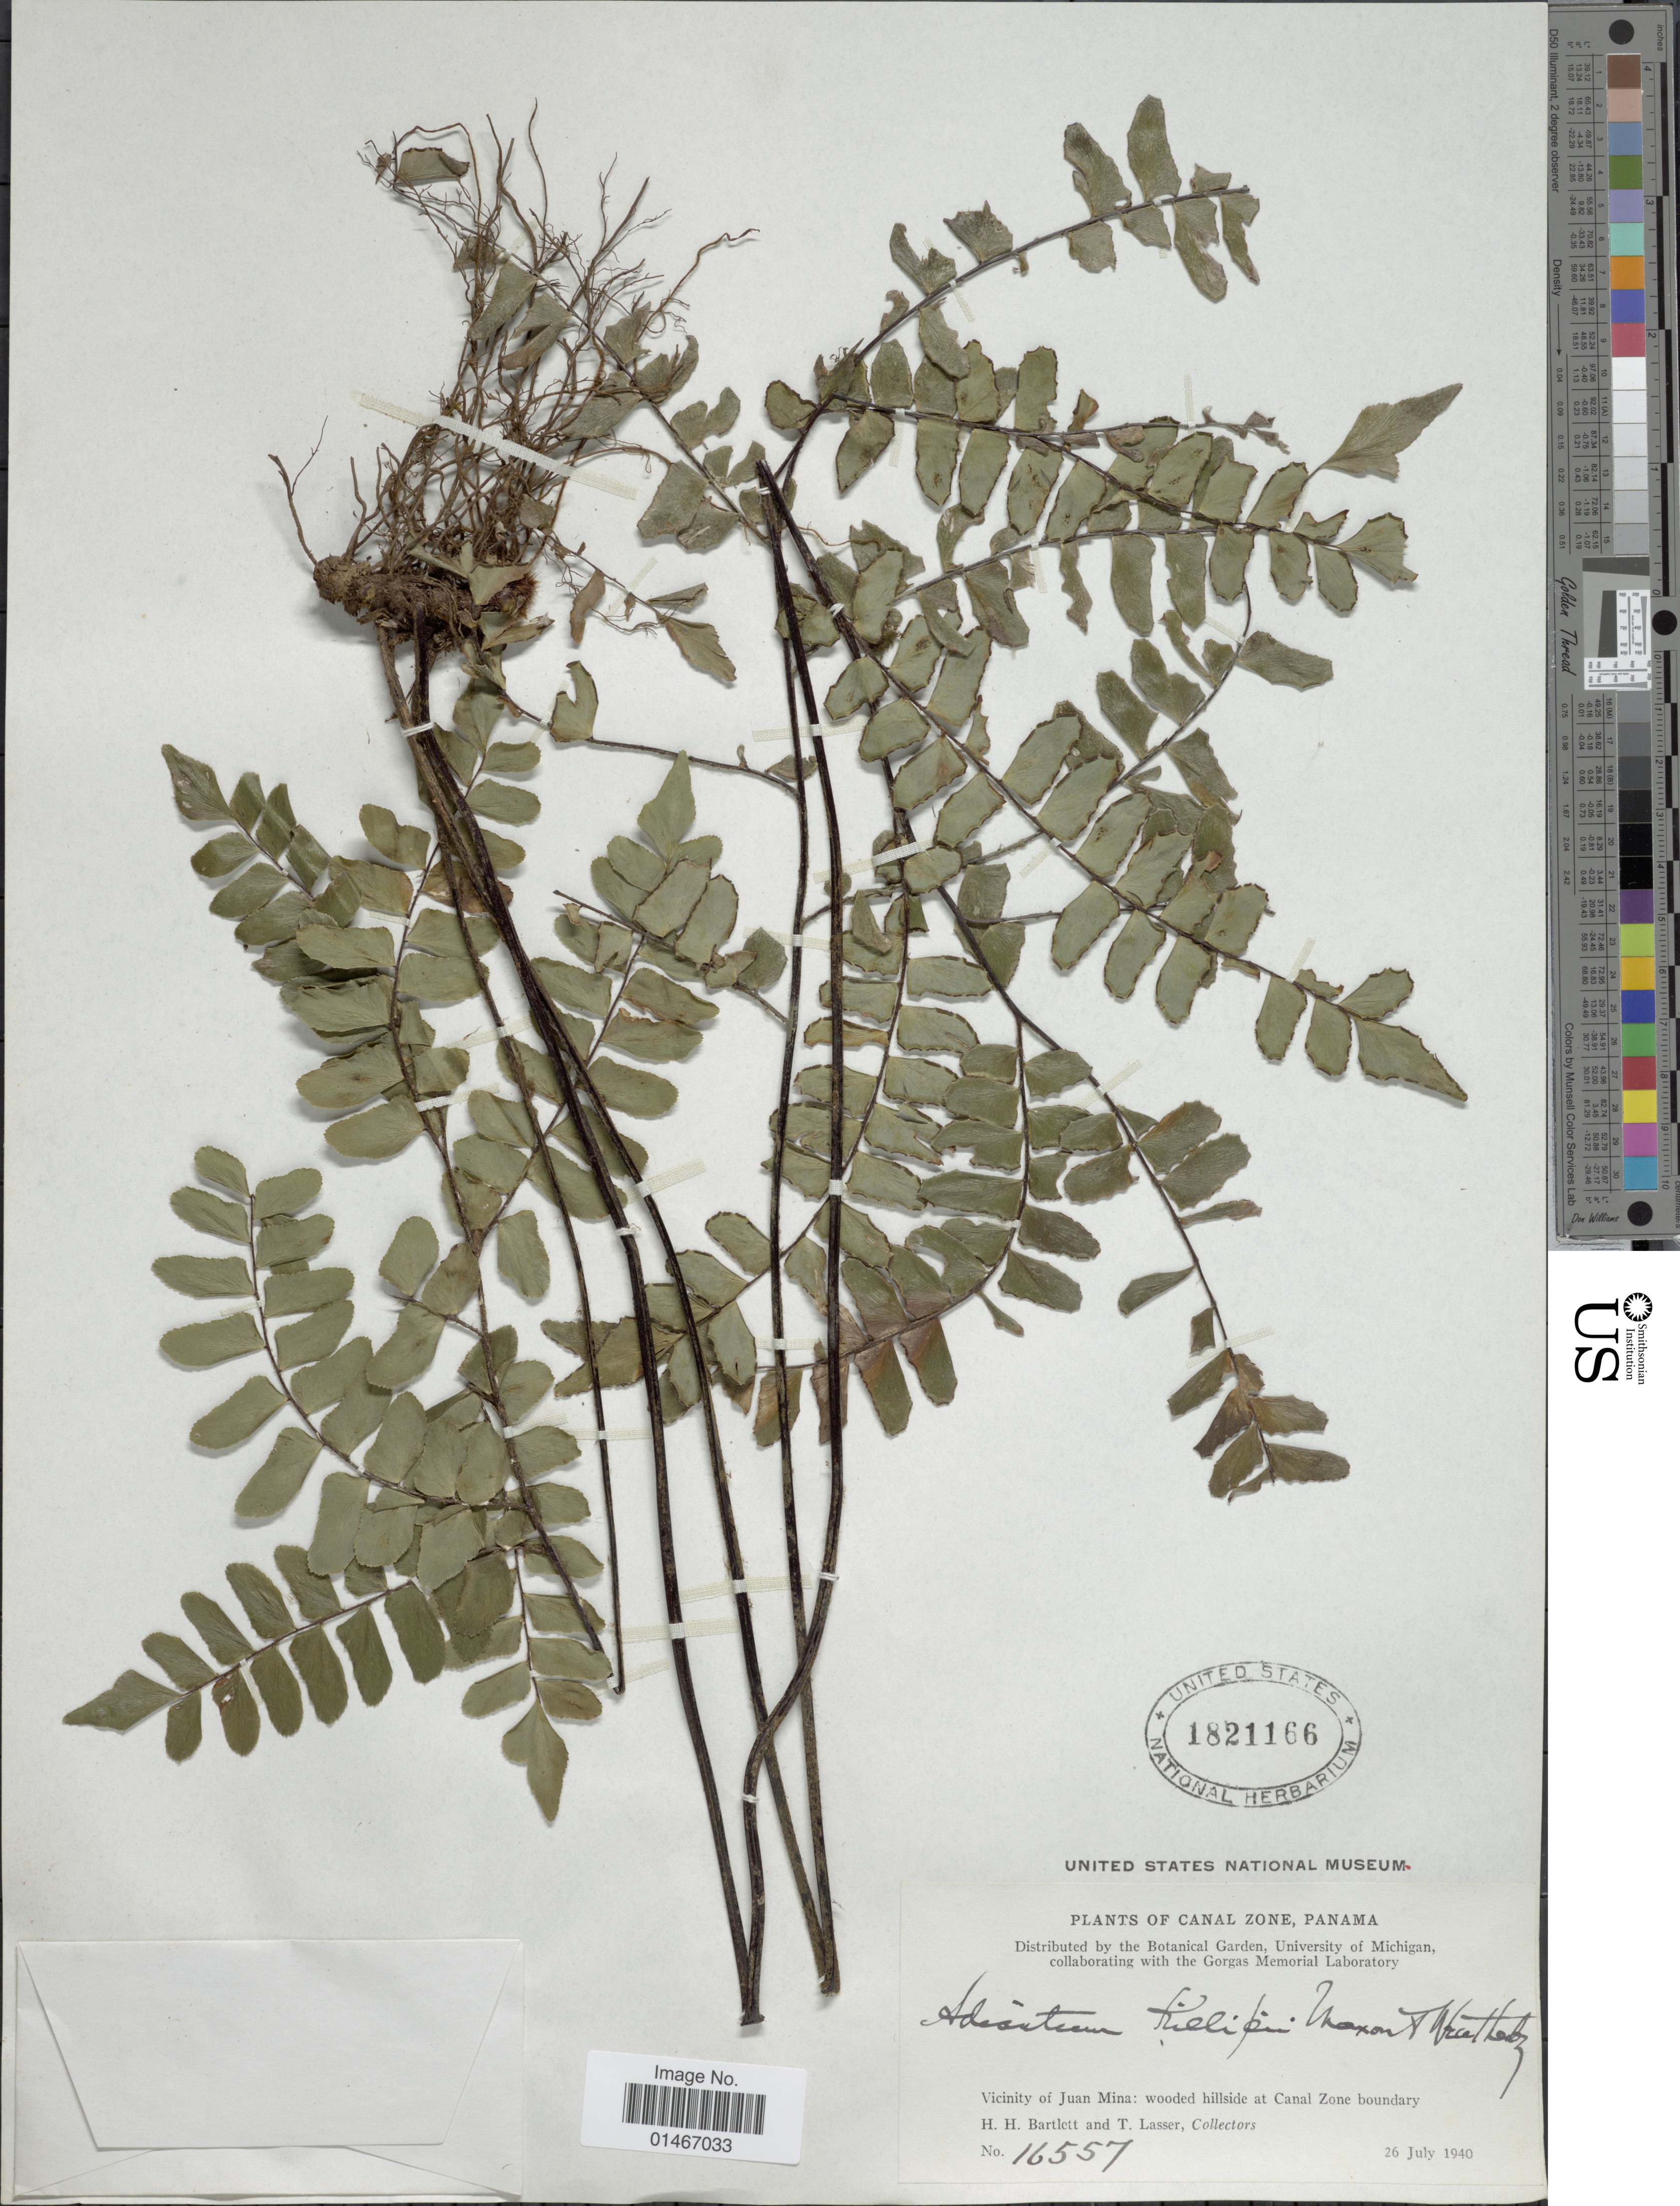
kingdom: Plantae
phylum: Tracheophyta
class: Polypodiopsida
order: Polypodiales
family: Pteridaceae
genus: Adiantum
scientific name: Adiantum killipii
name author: Maxon & Weath.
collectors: H. H. Bartlett & T. Lasser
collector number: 16557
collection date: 1940-07-26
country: Panama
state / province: Colón / Panamá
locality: Vicinity of Juan Mina: woodes hillside at Canal Zone boundary.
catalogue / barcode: US 1821166